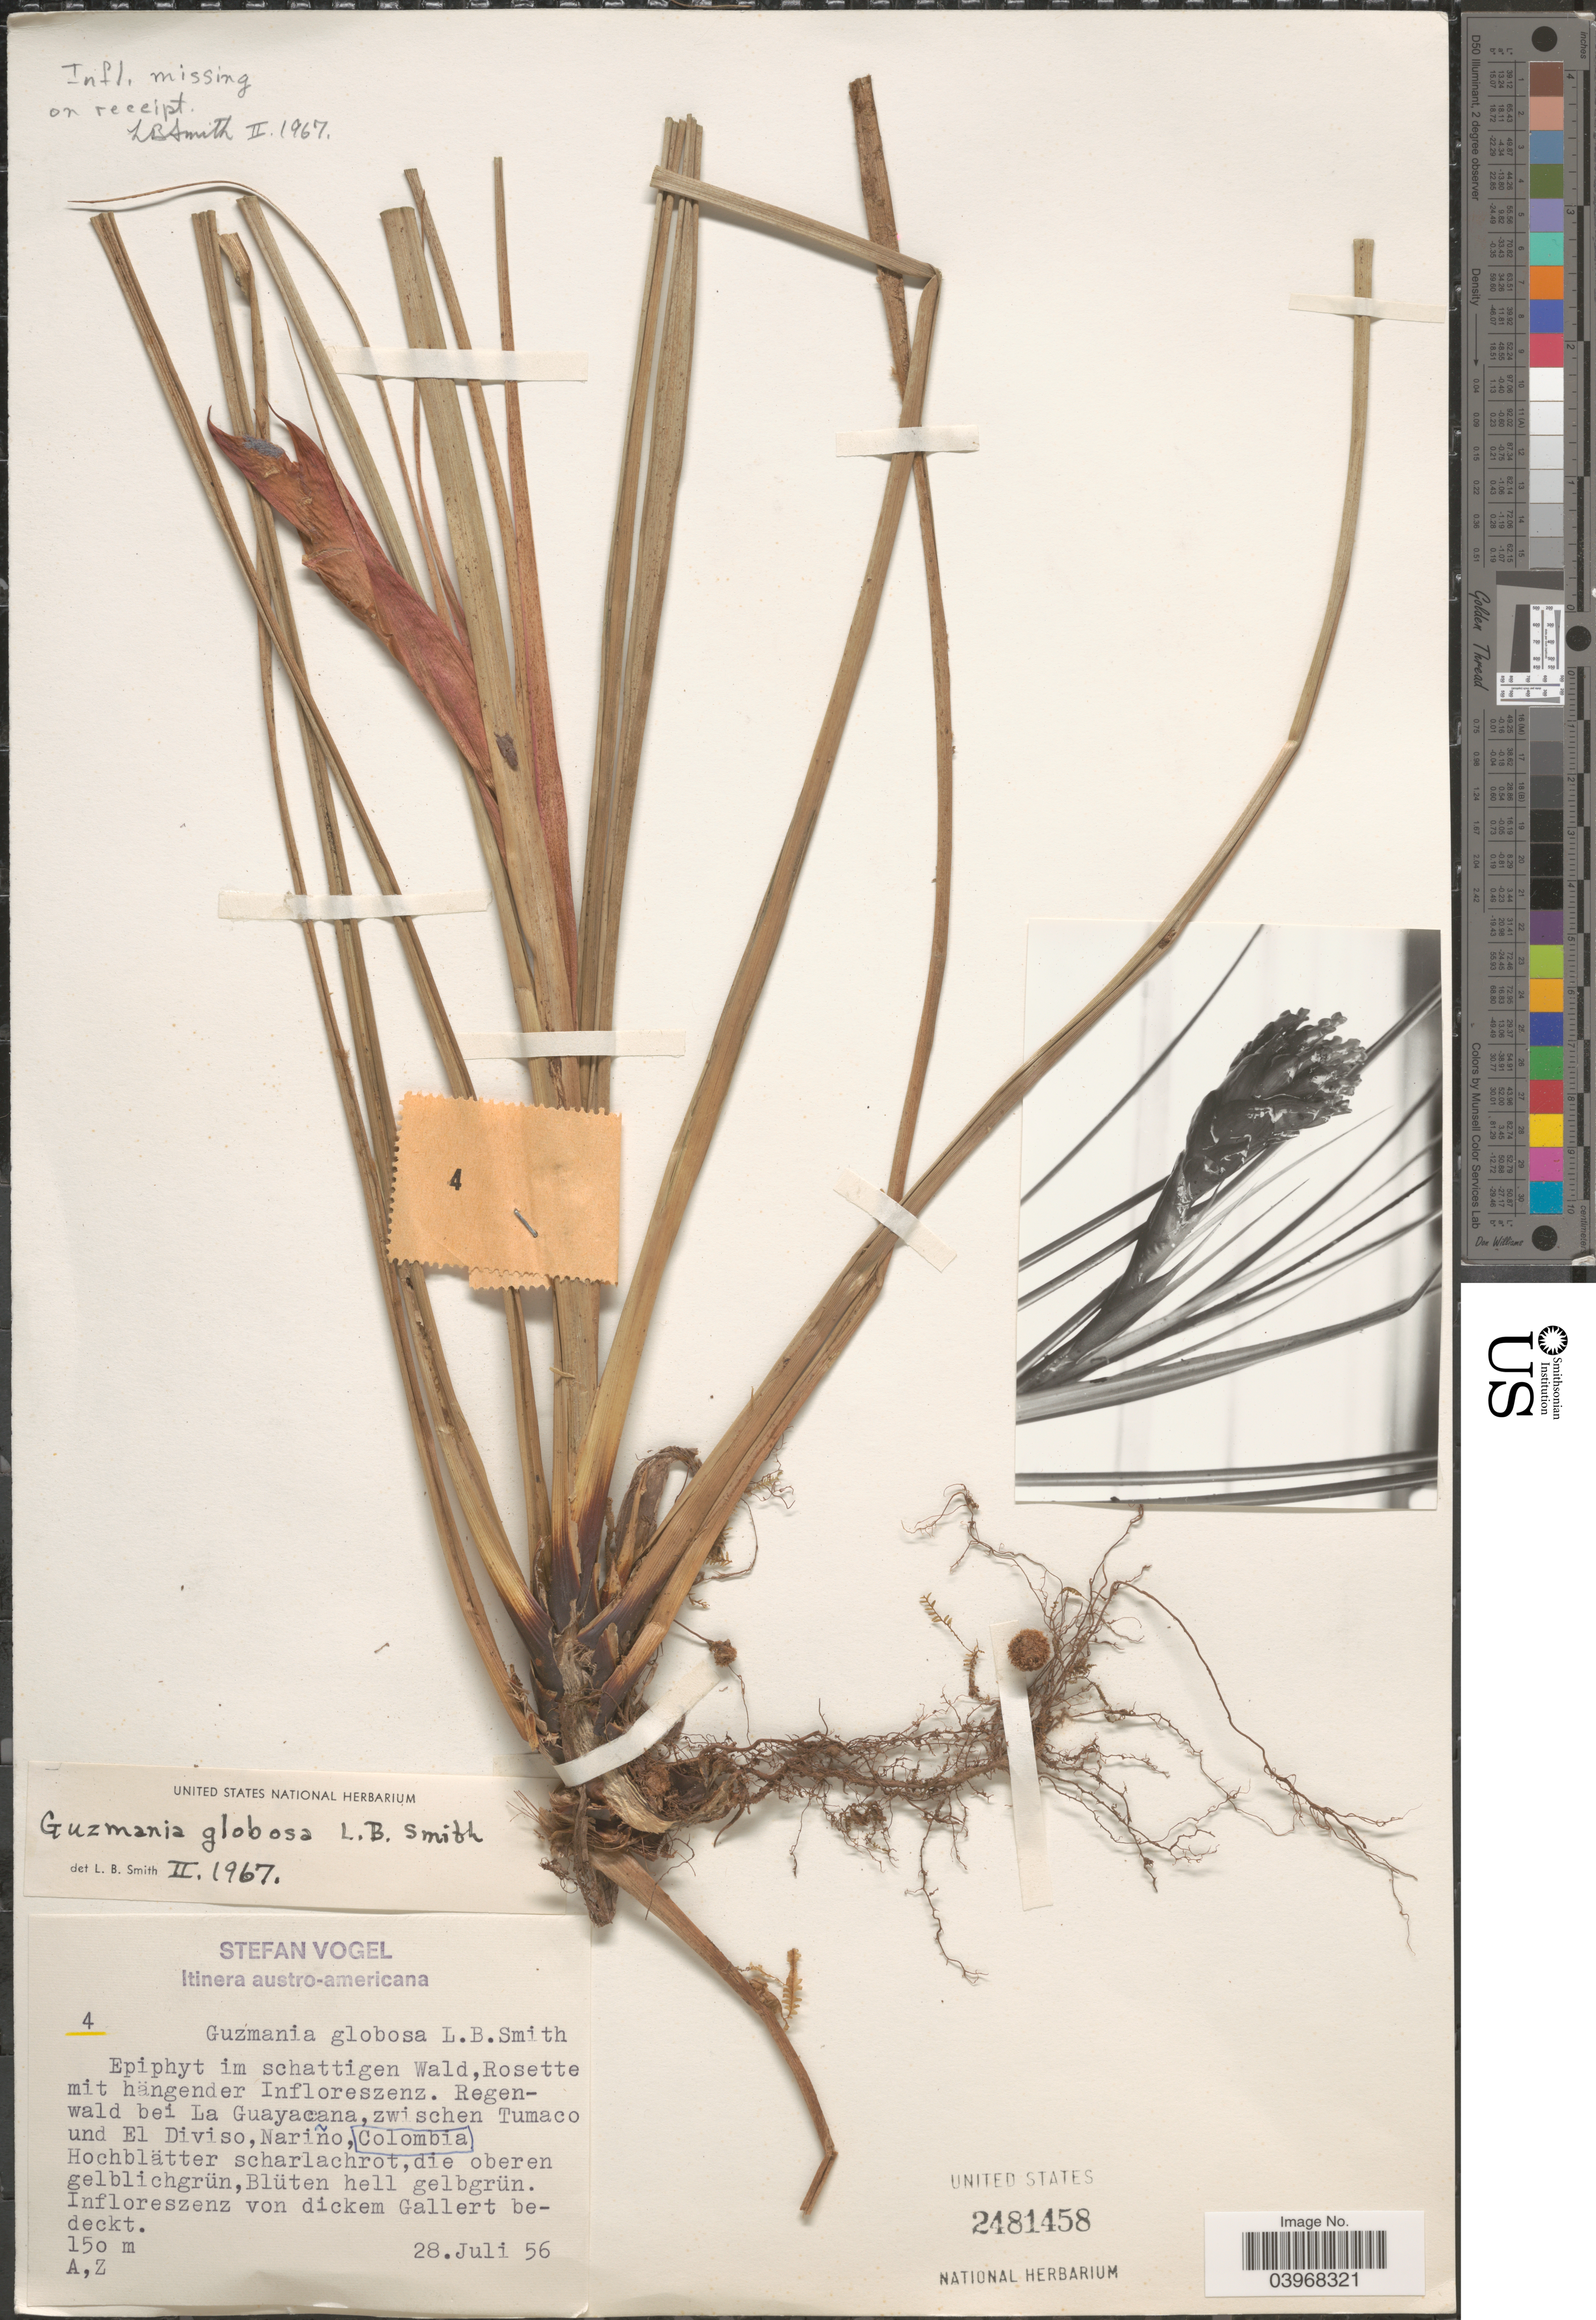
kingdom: Plantae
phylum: Tracheophyta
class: Liliopsida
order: Poales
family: Bromeliaceae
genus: Guzmania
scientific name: Guzmania globosa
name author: L.B. Sm.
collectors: S. Vogel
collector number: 4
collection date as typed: Transcribed d/m/y: 28/7/56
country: Colombia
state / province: Nariño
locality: Itinera austro-americana. Regenwald bei La Guayacana, zwischen Tumaco und El Diviso.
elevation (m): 150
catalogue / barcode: US 2481458